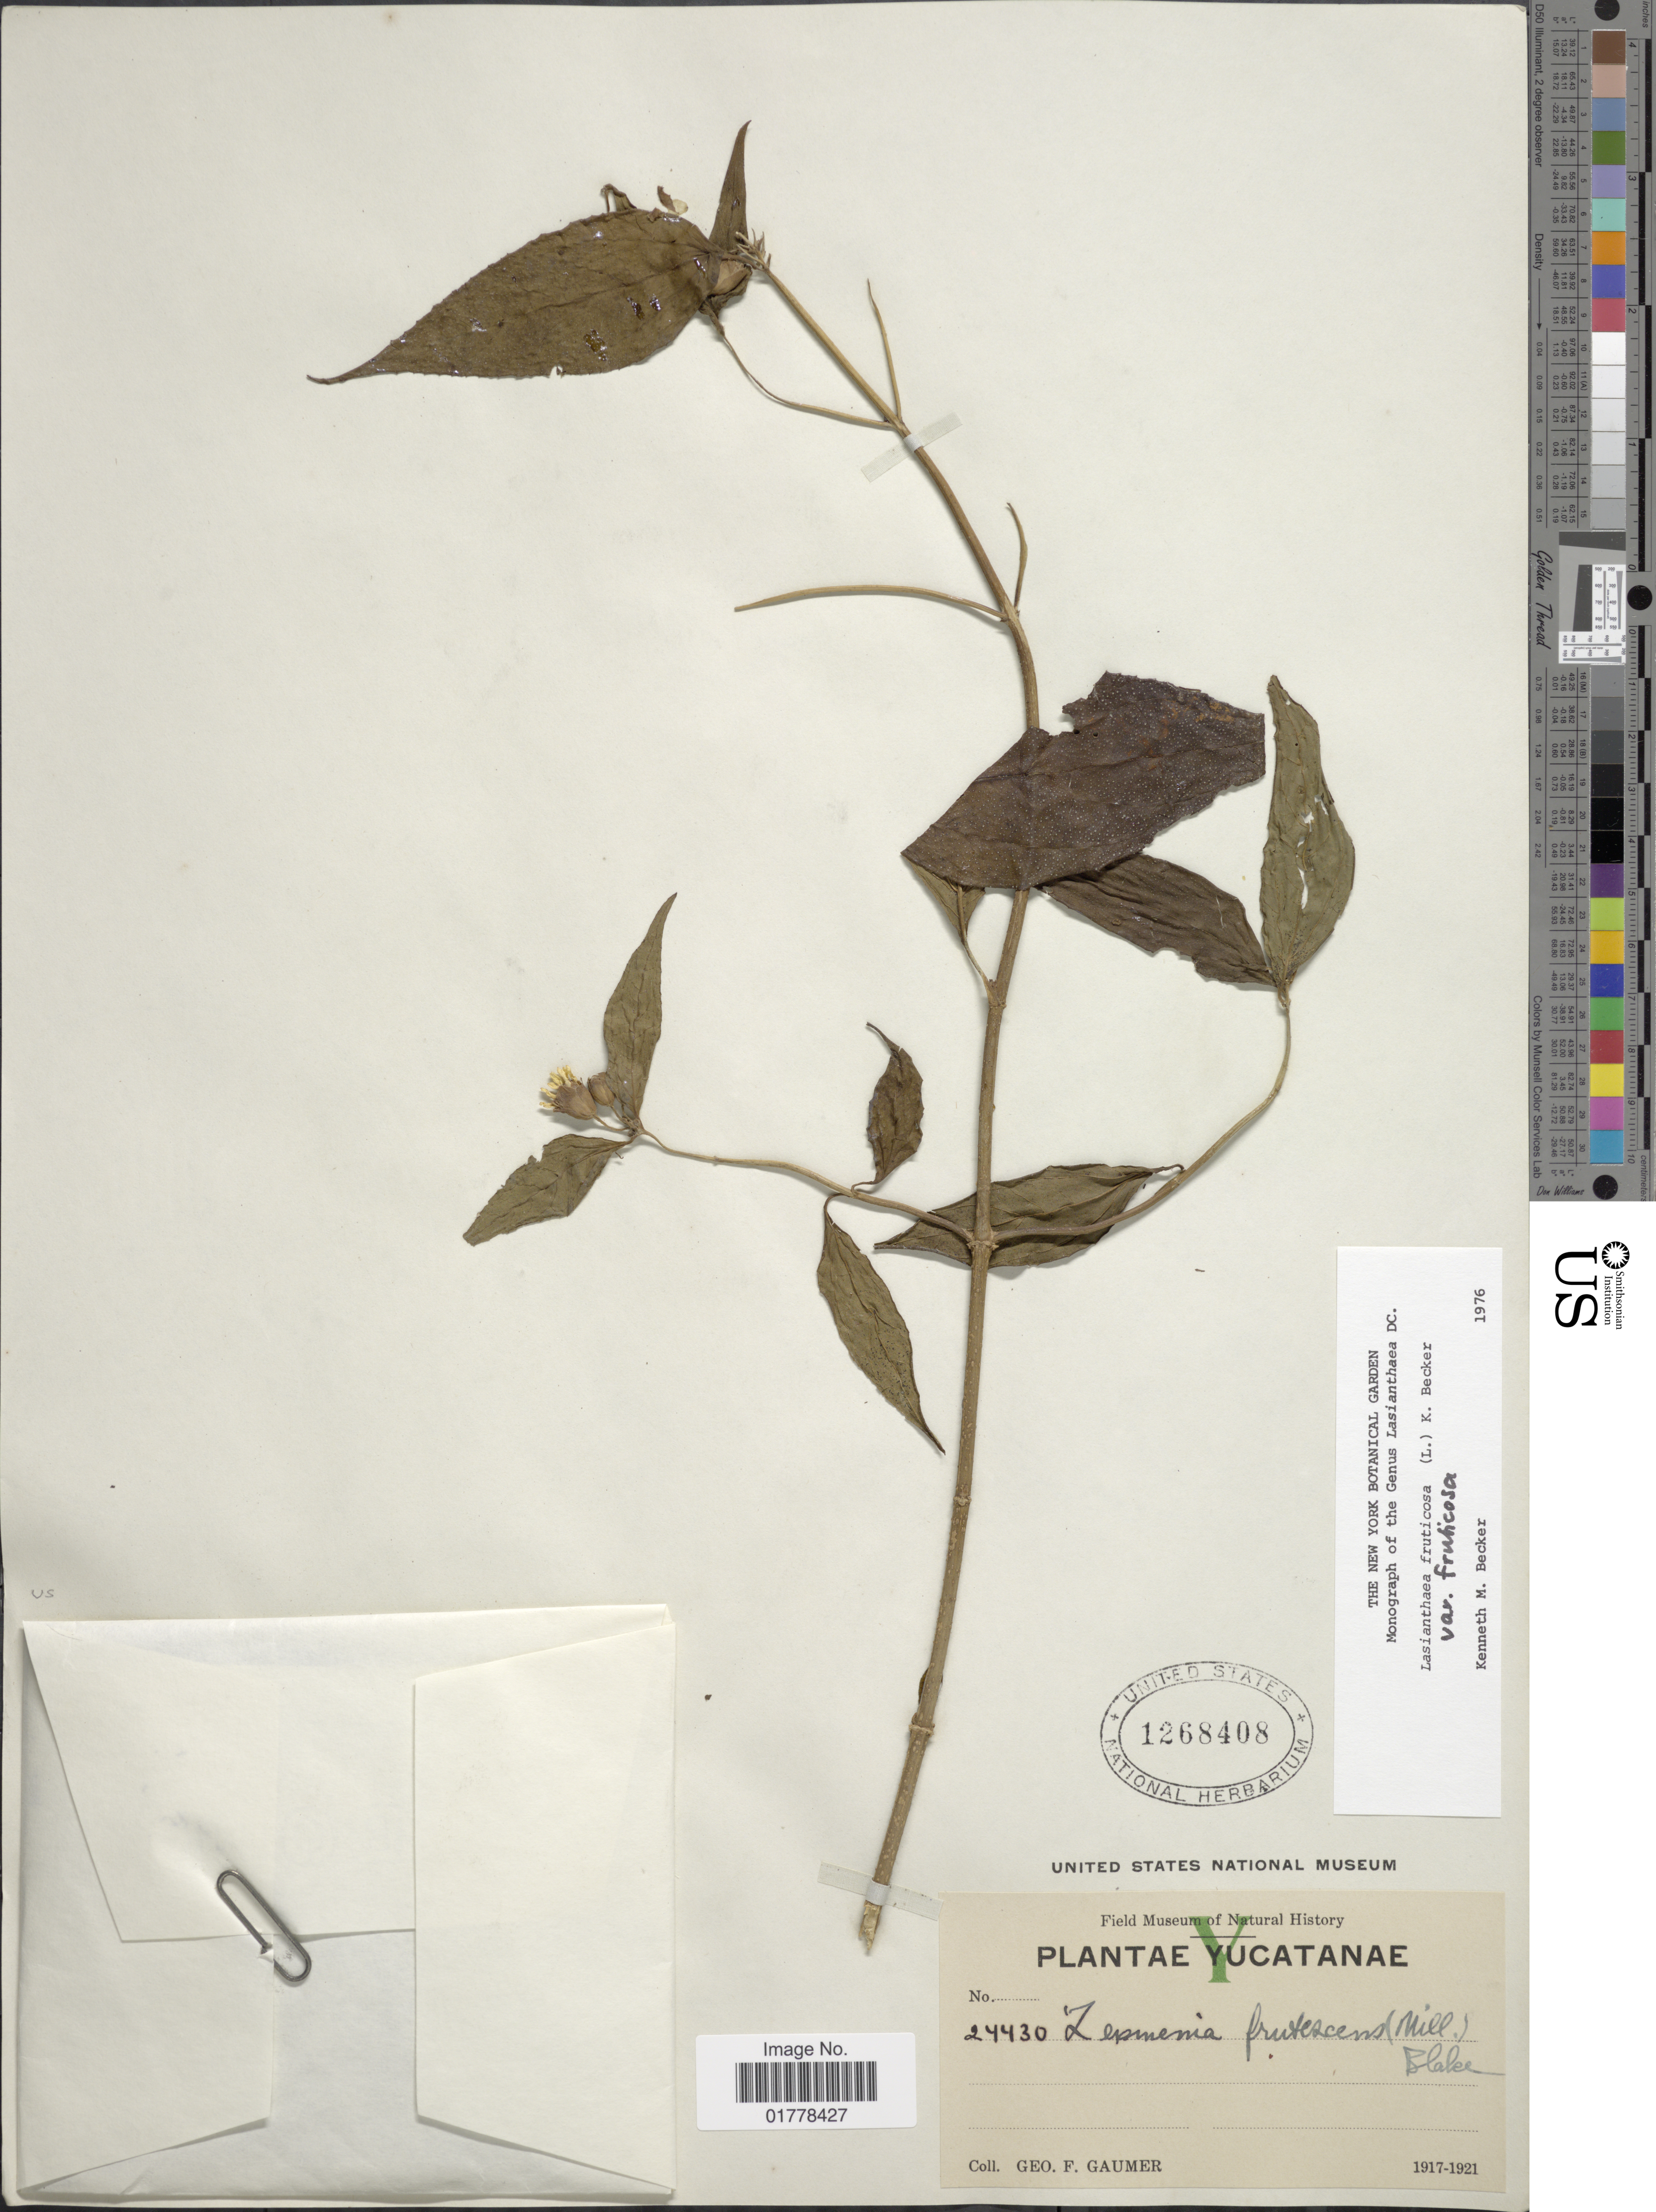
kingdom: Plantae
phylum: Tracheophyta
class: Magnoliopsida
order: Asterales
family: Asteraceae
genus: Lasianthaea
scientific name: Lasianthaea fruticosa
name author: (L.) K.M. Becker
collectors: G. F. Gaumer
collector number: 24430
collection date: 1917/1921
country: Mexico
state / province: Yucatán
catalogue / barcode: US 1268408